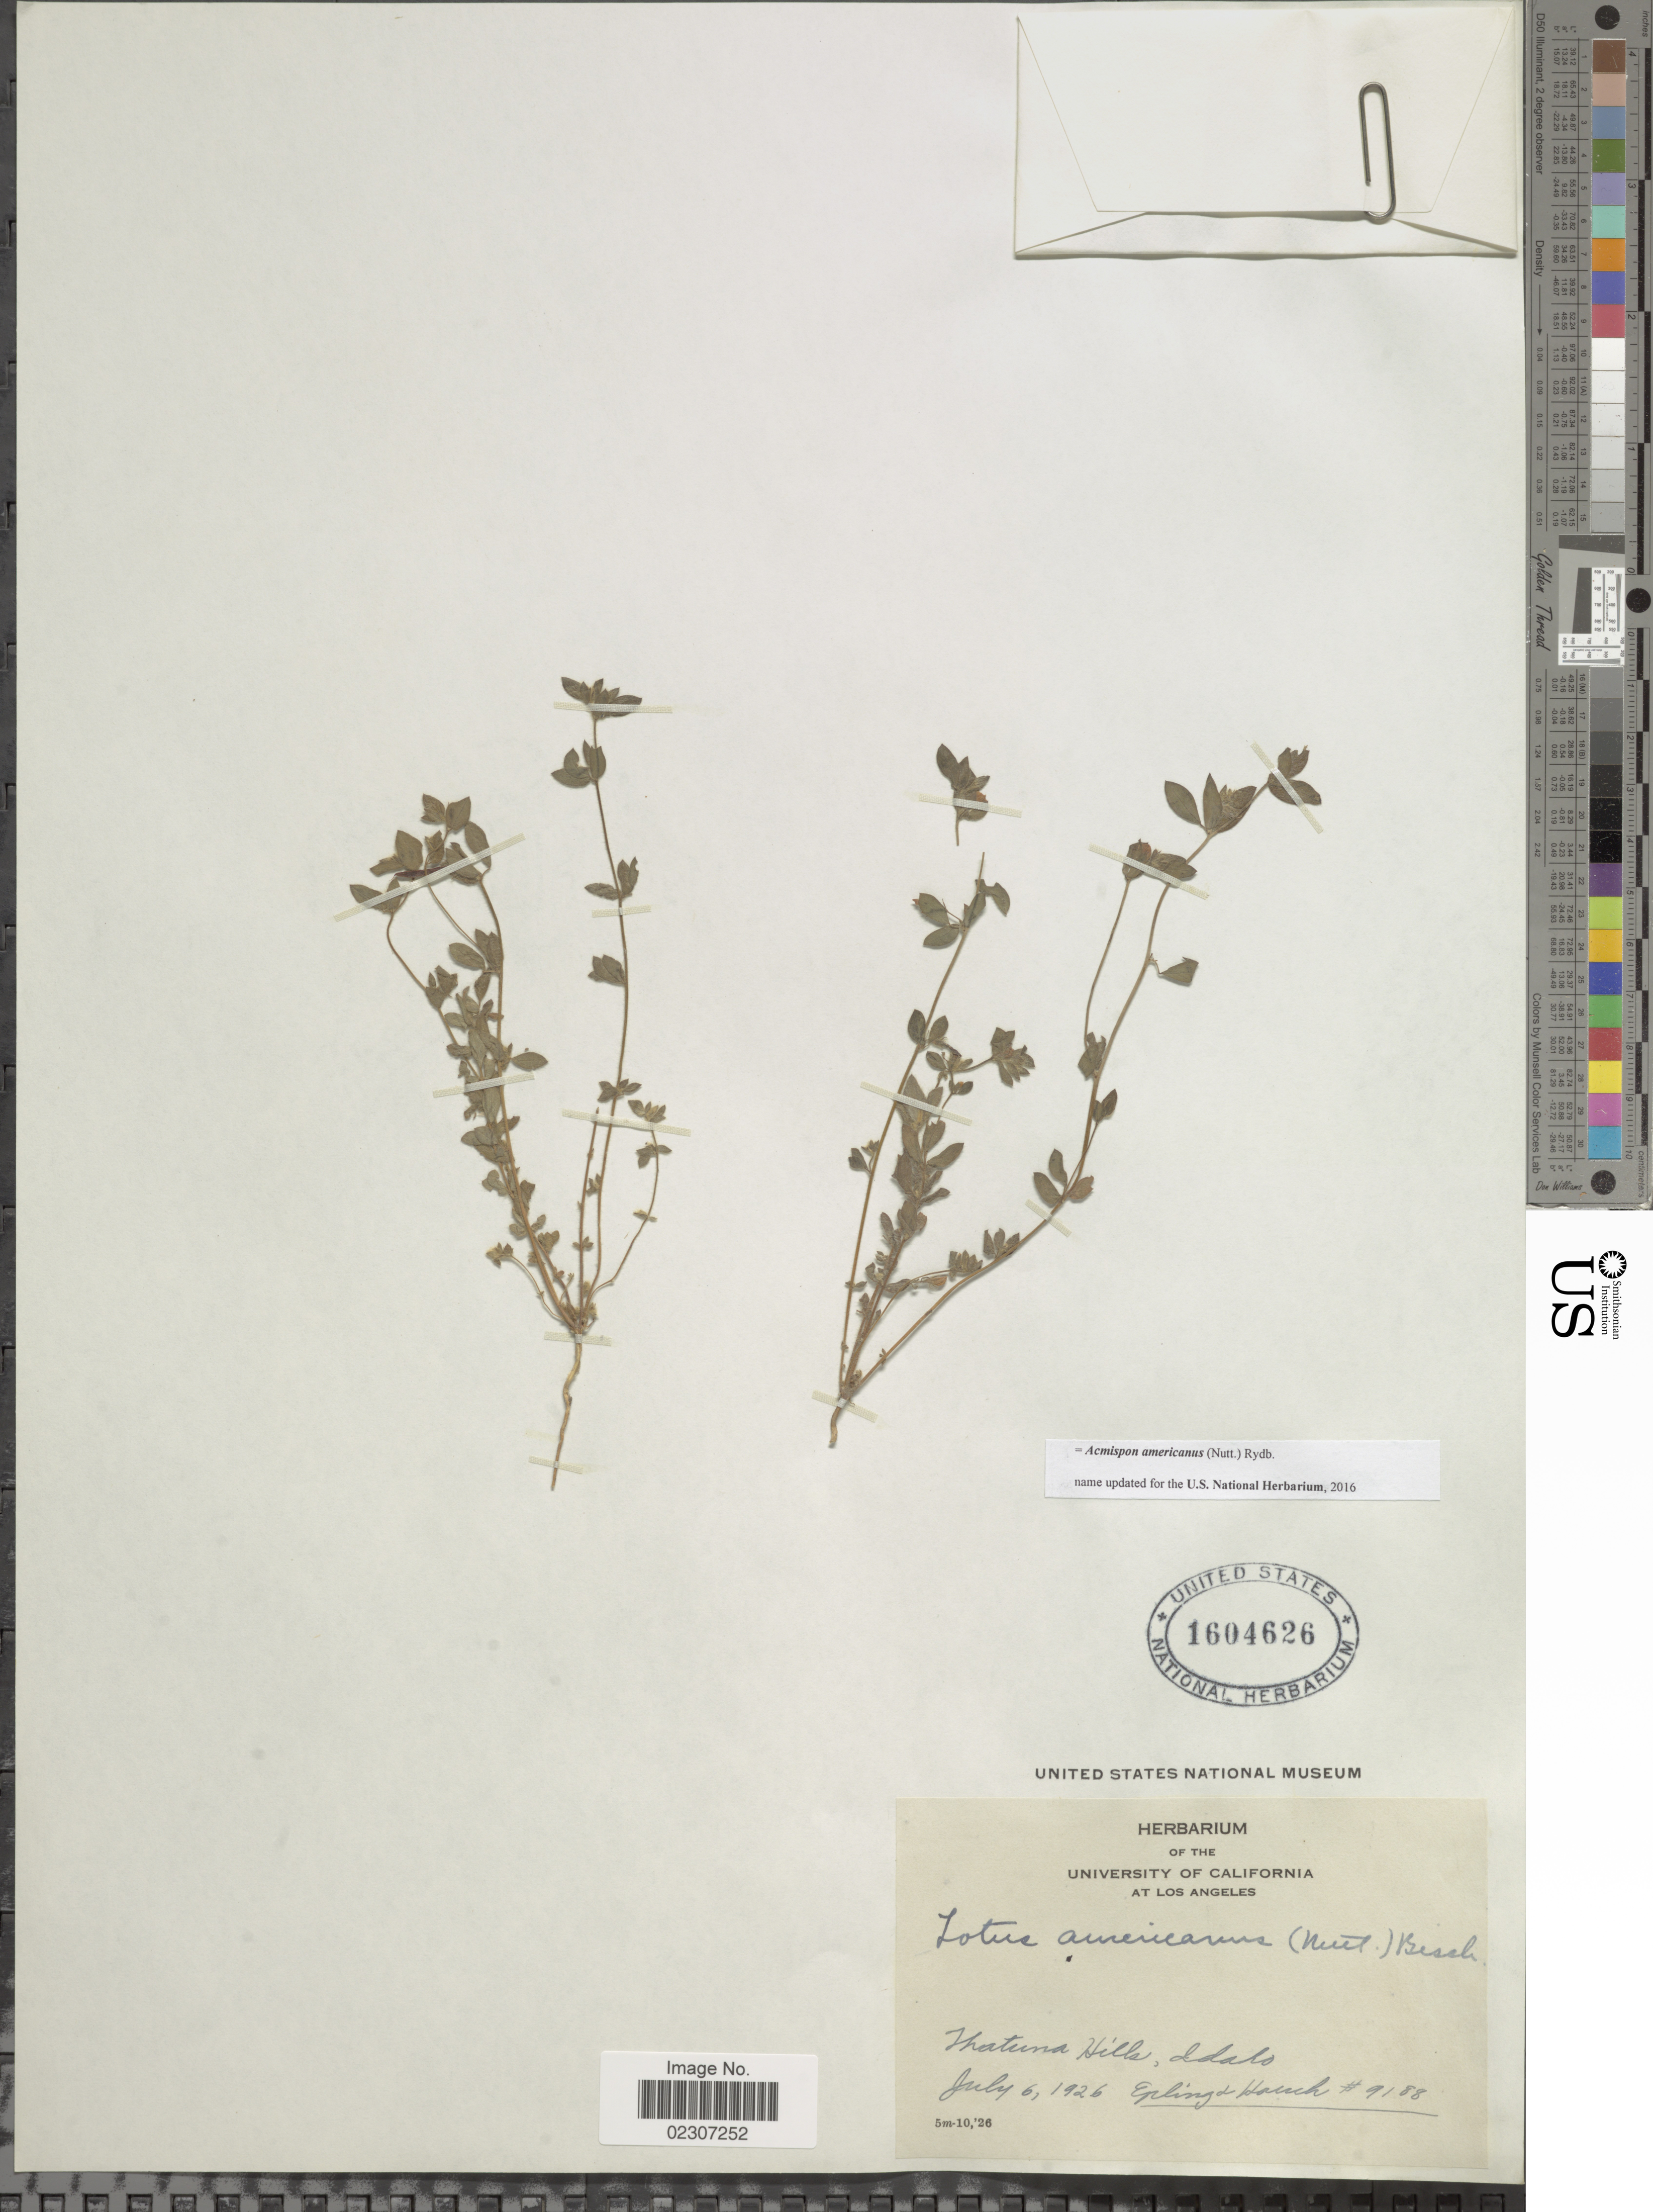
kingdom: Plantae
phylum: Tracheophyta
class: Magnoliopsida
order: Fabales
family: Fabaceae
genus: Acmispon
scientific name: Acmispon americanus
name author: (Nutt.) Rydb.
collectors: -- Epling & -. Hauch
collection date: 1926-07-06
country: United States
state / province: Idaho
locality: Hatuma Hills, Idaho.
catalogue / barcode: US 1604626